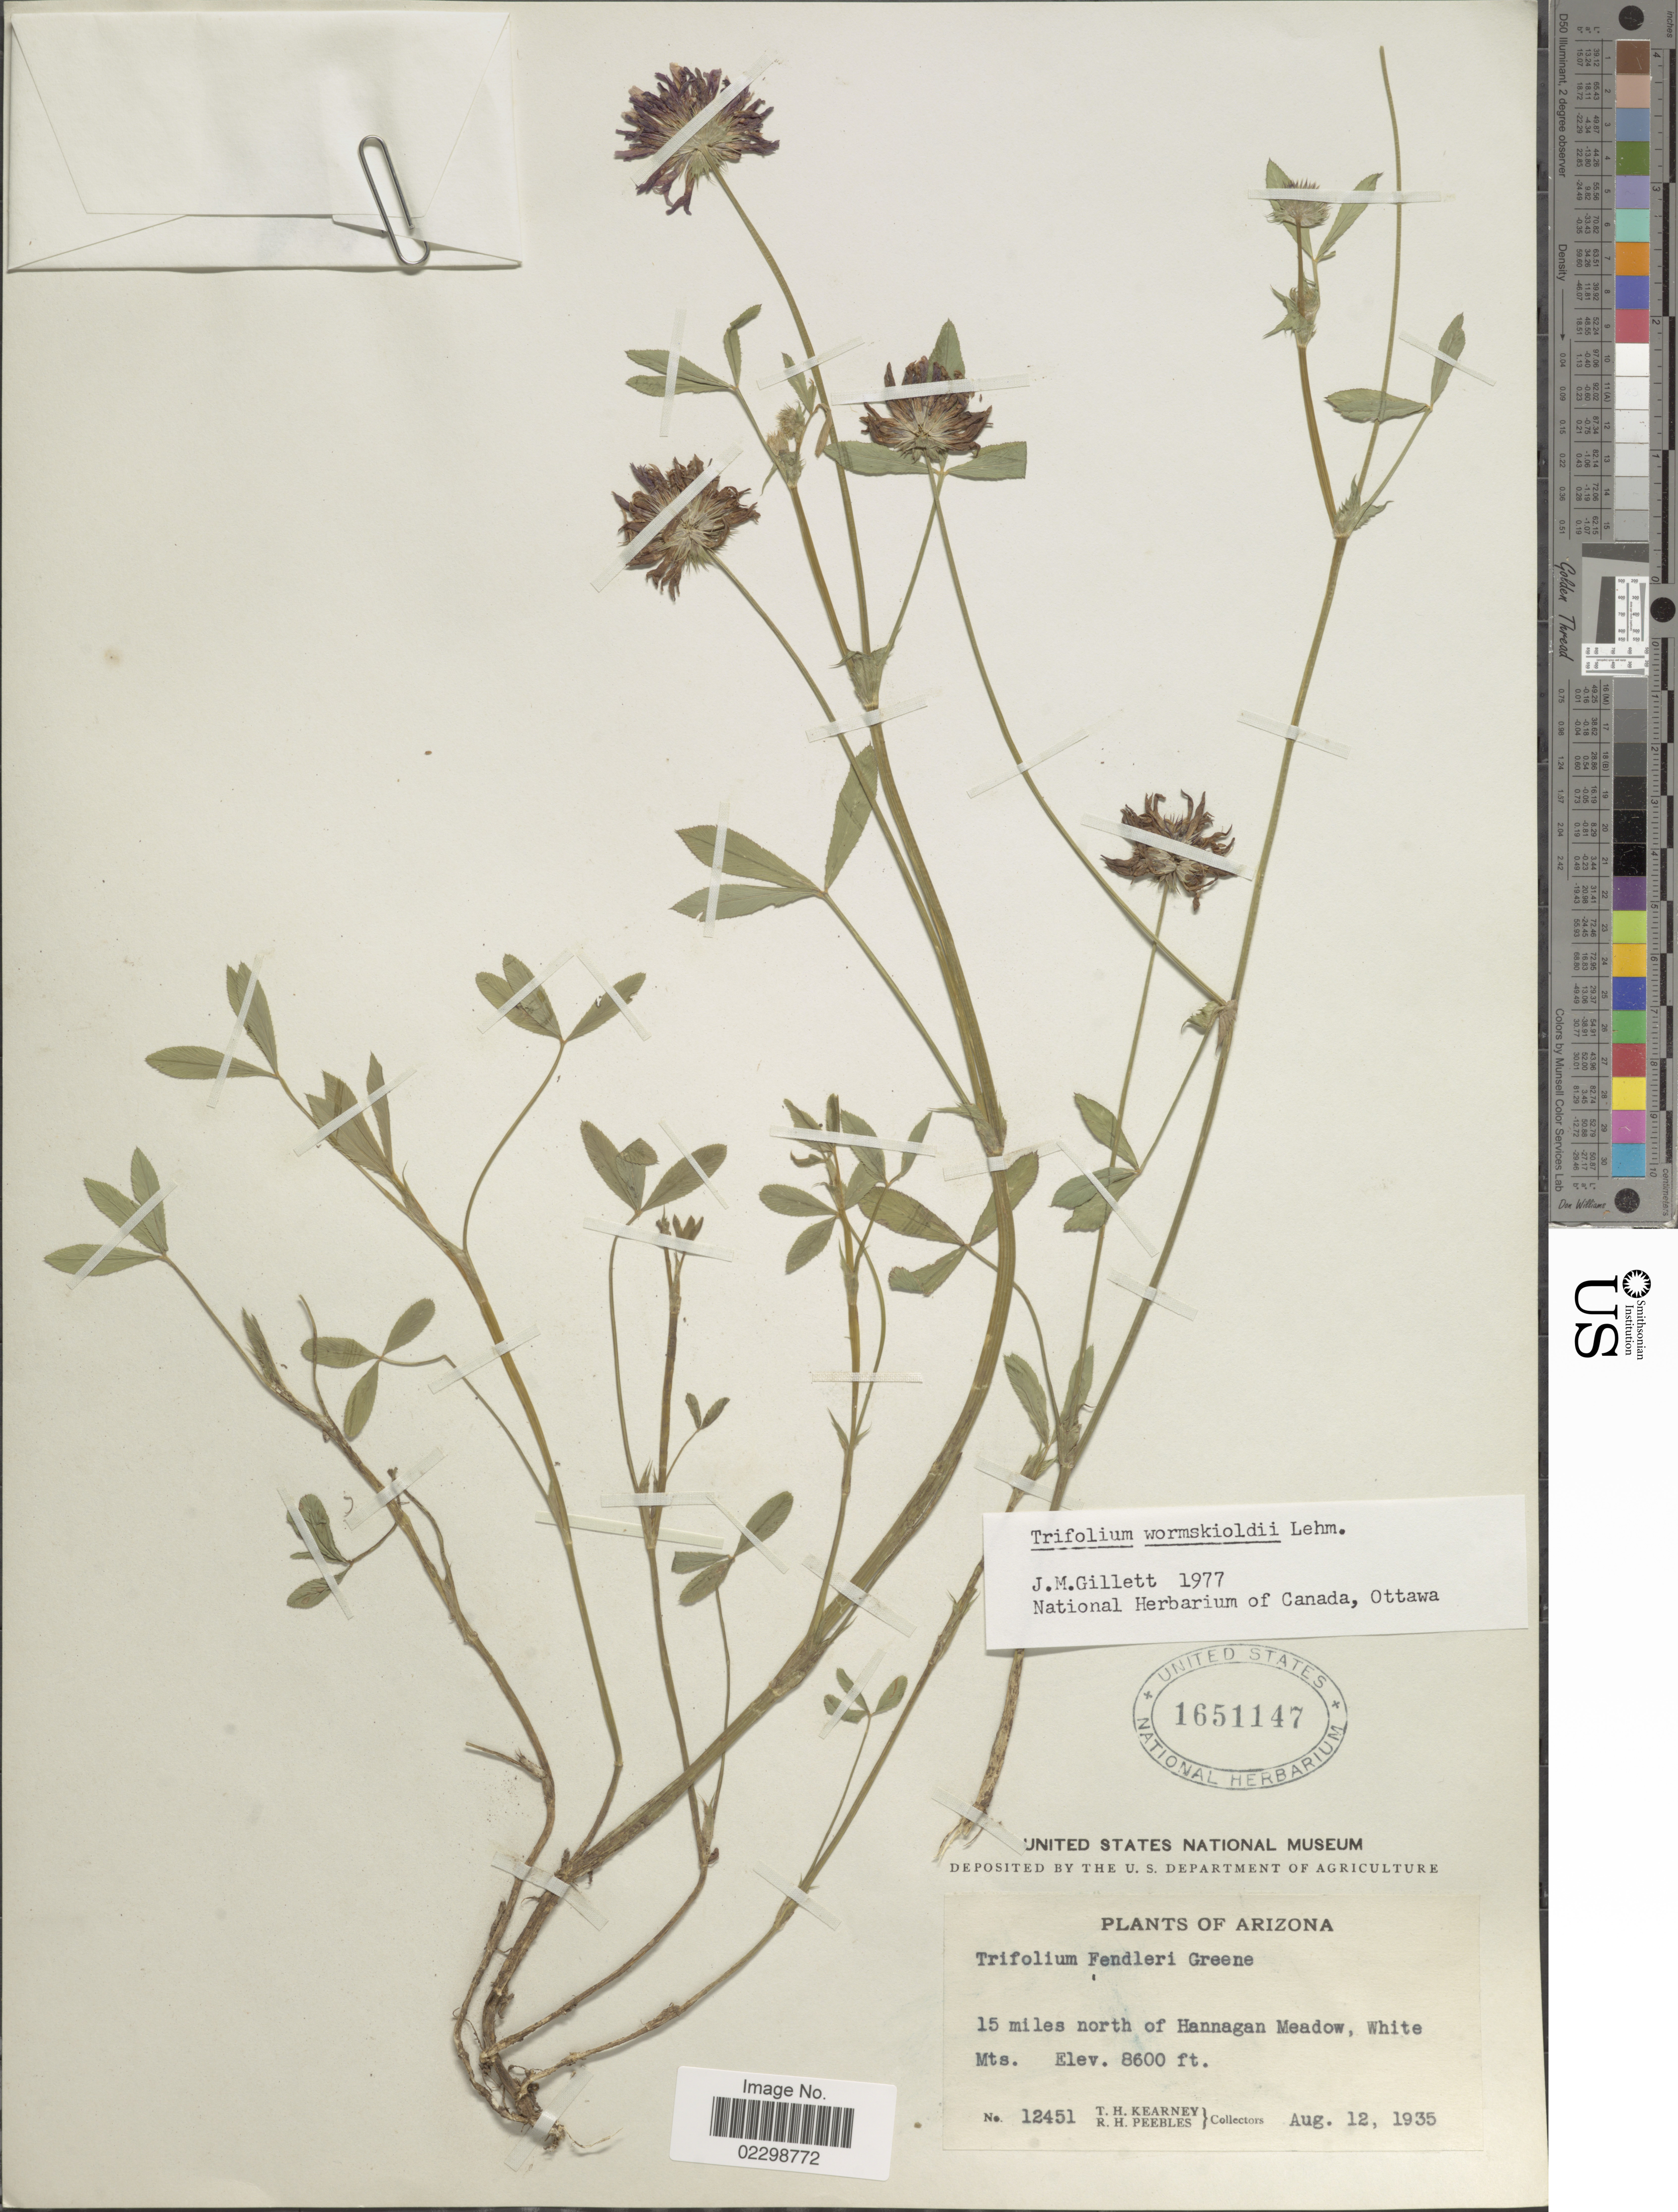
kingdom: Plantae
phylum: Tracheophyta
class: Magnoliopsida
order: Fabales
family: Fabaceae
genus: Trifolium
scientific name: Trifolium wormskioldii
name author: Lehm.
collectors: T. H. Kearney & R. H. Peebles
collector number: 12451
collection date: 1935-08-12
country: United States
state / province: Arizona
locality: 15 miles north of Hannagan Meadow, White Mts.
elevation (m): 2621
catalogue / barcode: US 1651147